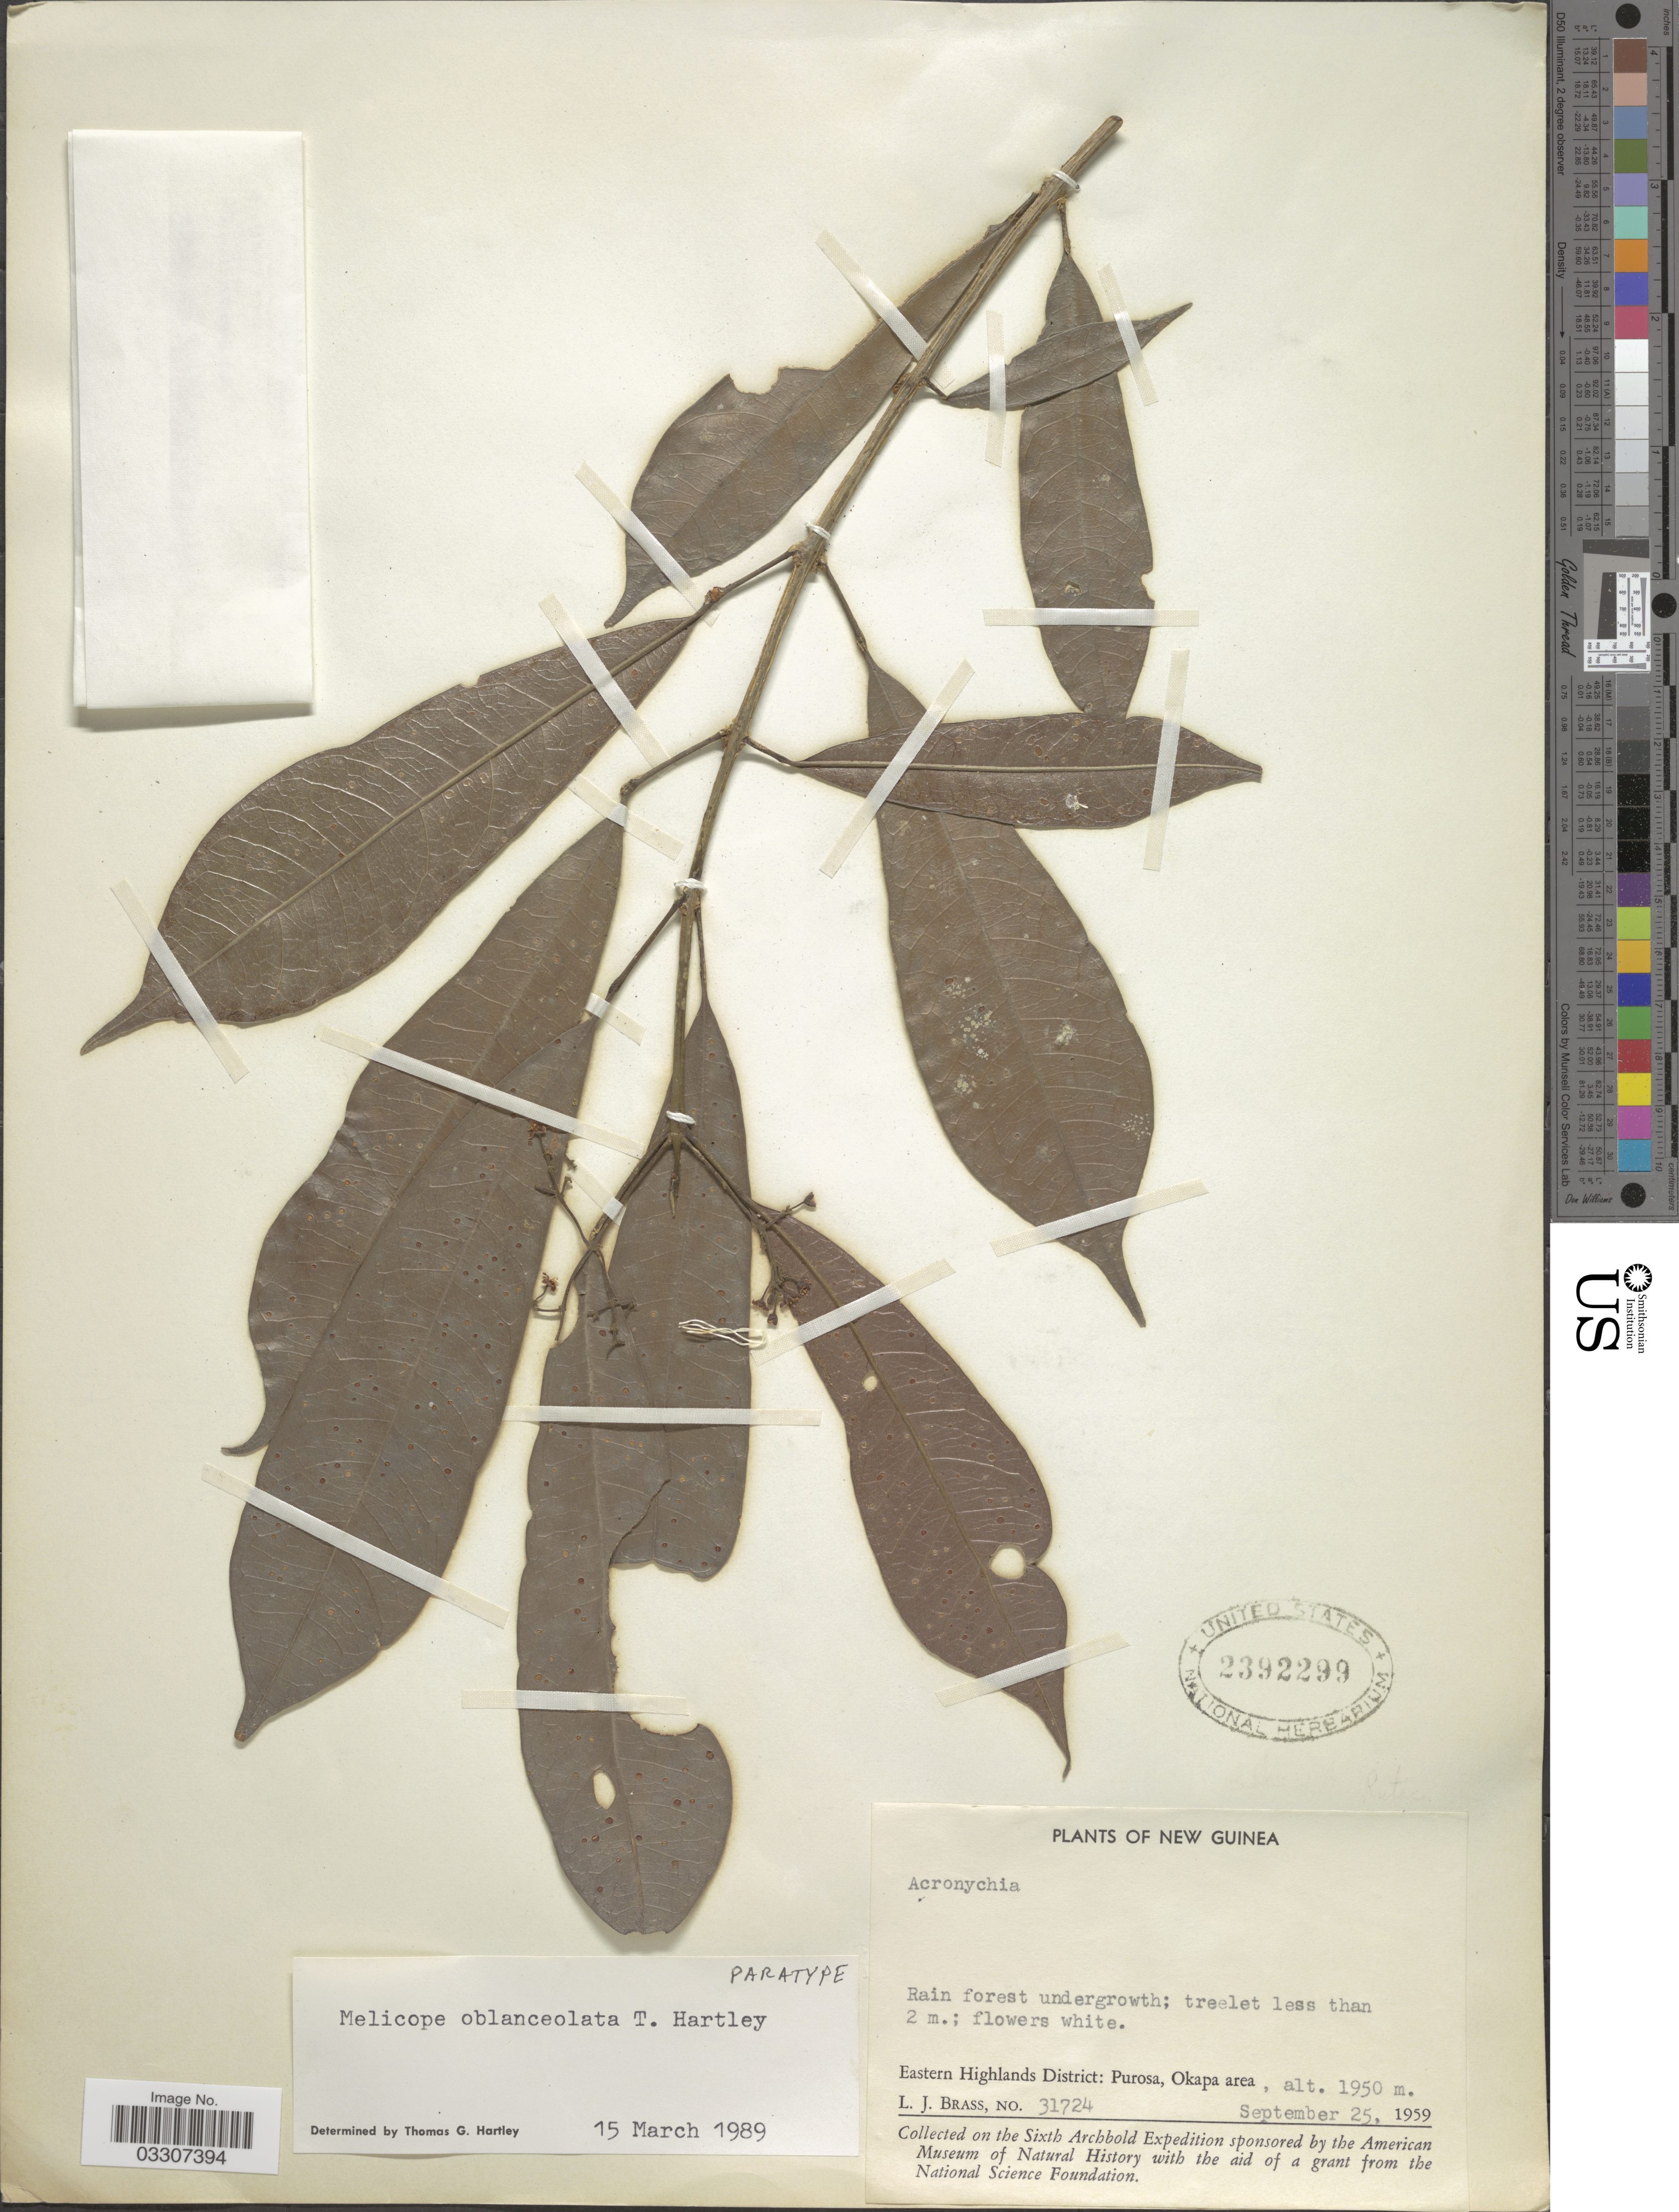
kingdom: Plantae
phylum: Tracheophyta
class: Magnoliopsida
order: Sapindales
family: Rutaceae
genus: Melicope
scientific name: Melicope oblanceolata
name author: T.G. Hartley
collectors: L. J. Brass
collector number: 31724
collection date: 1959-09-25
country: Papua New Guinea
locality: New Guinea. Eastern Highlands District: Purosa, Okapa area.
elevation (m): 1950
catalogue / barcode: US 2392299